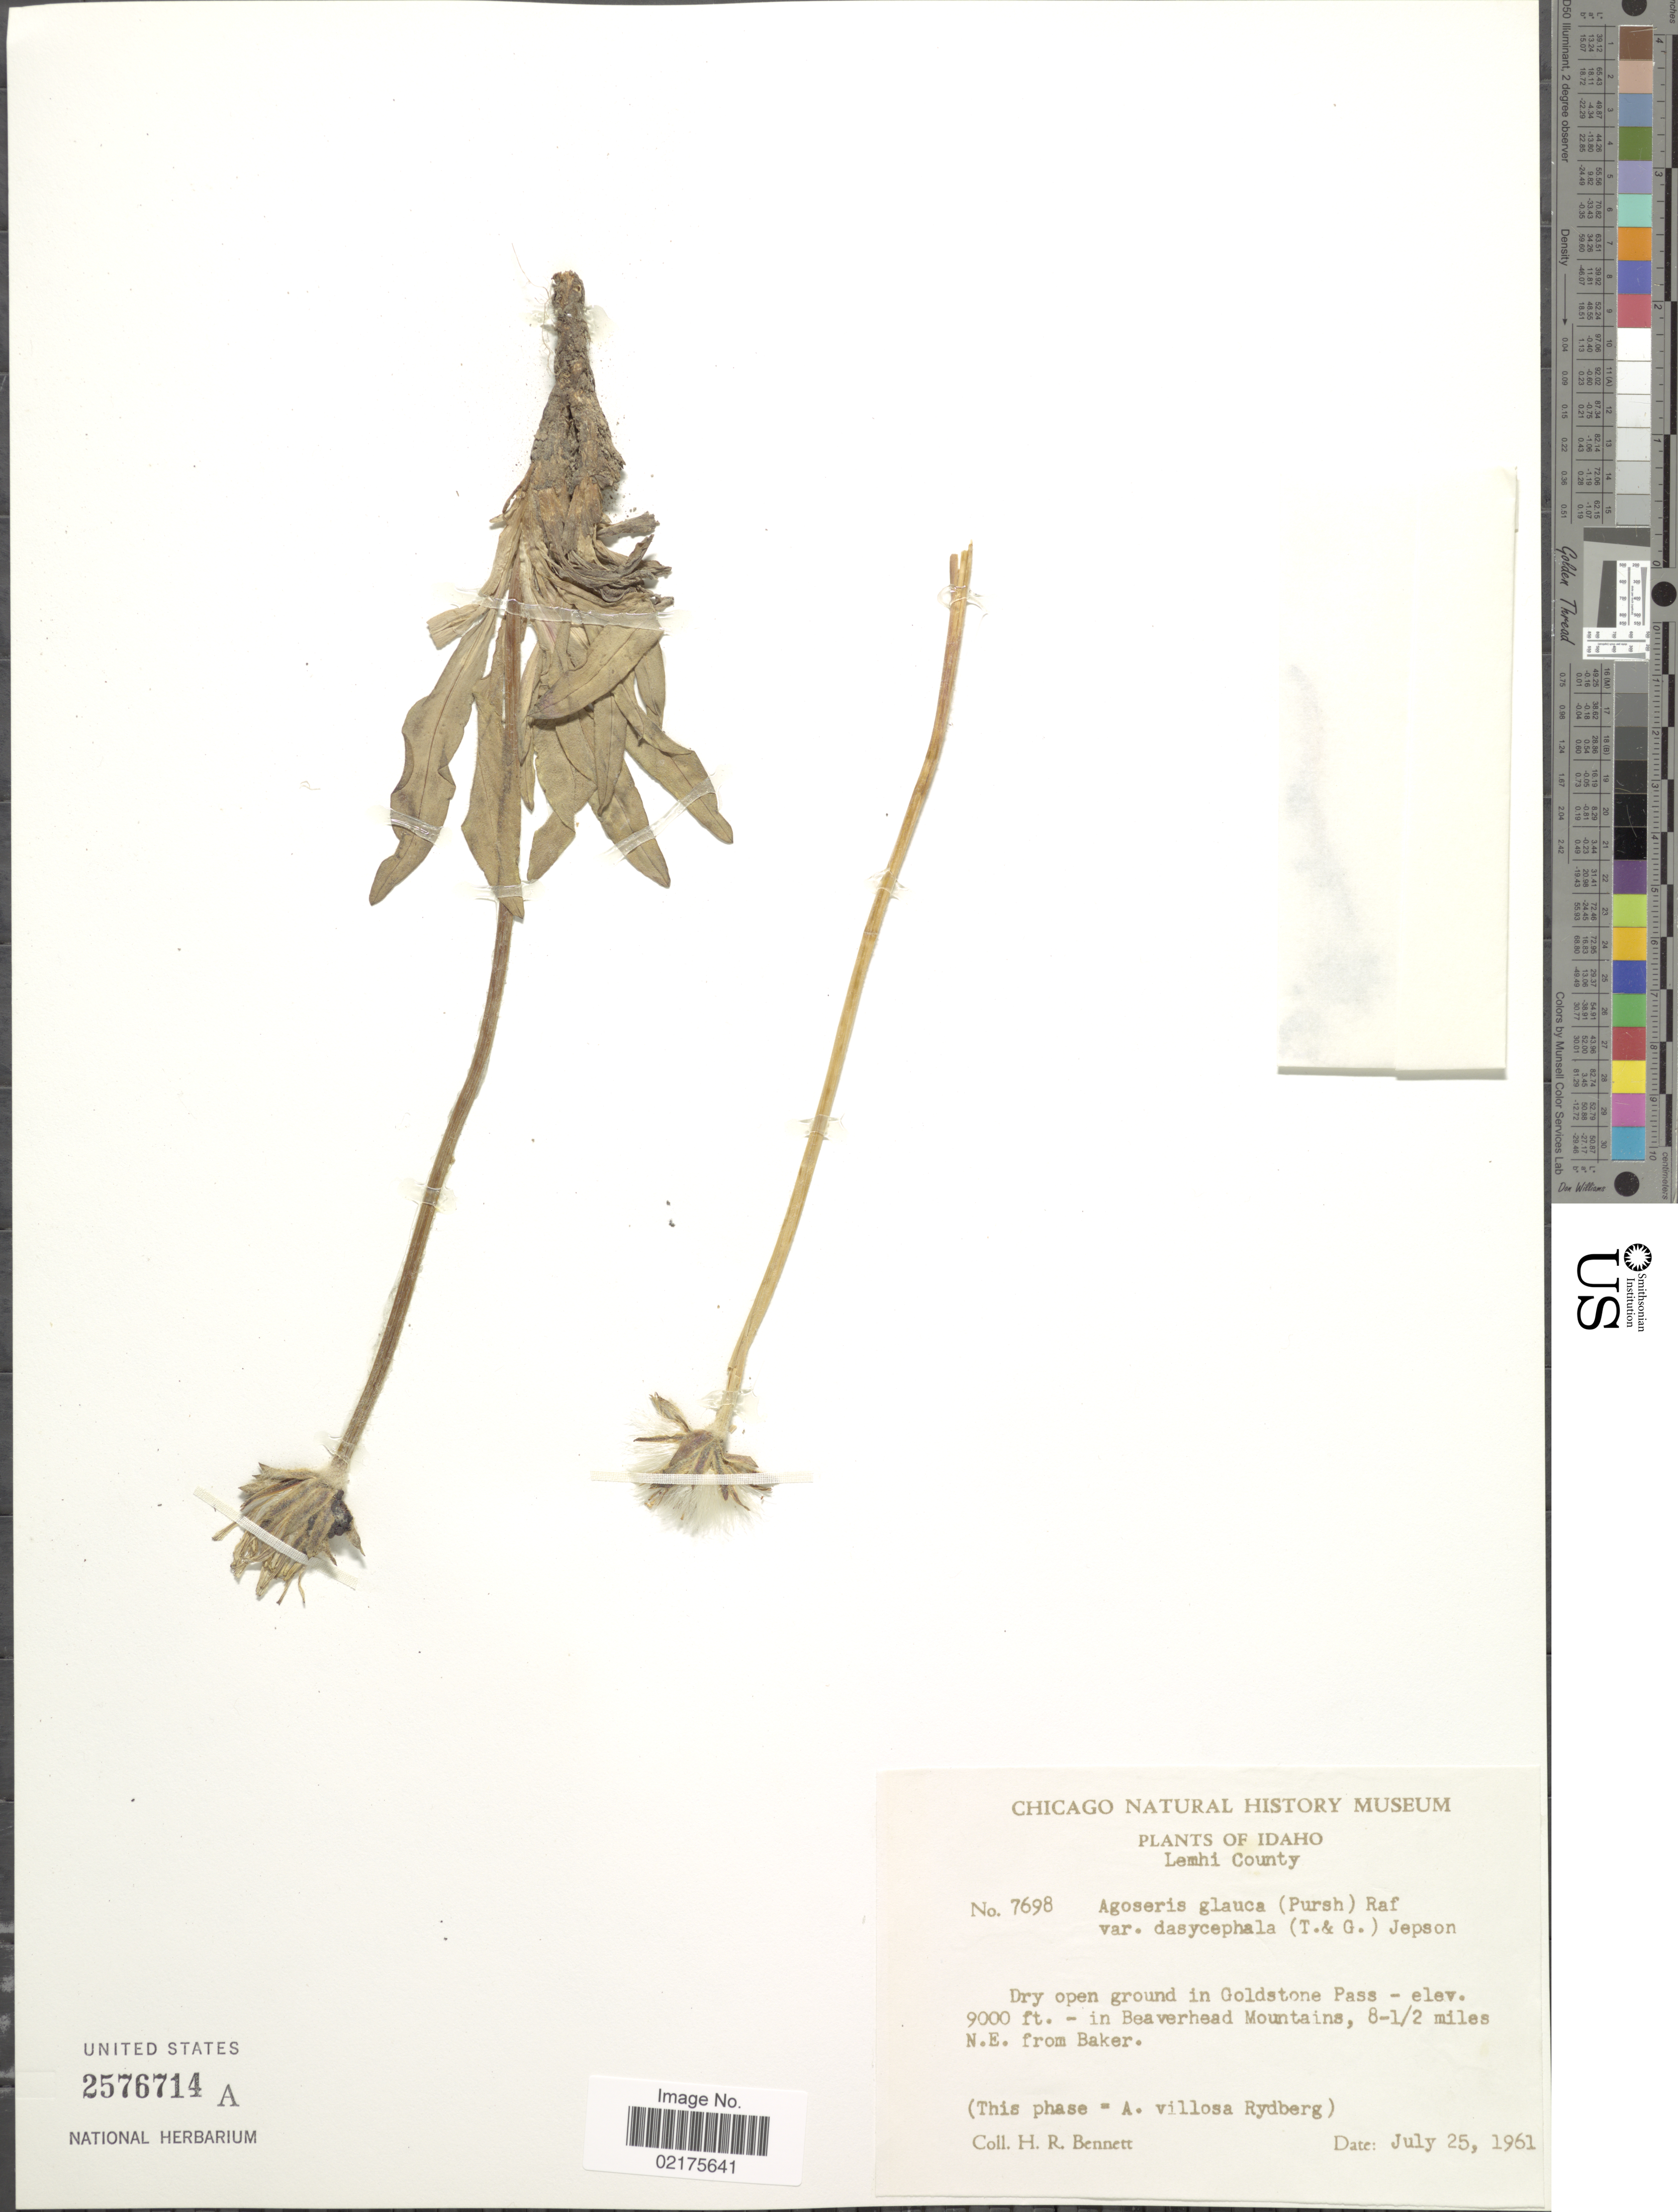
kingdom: Plantae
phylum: Tracheophyta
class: Magnoliopsida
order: Asterales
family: Asteraceae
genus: Agoseris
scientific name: Agoseris glauca var. dasycephala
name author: (Torr. & A. Gray) Jeps.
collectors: H. R. Bennett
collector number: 7698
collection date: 1961-07-25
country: United States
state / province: Idaho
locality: Lemhi County, Dry open ground in Goldstone Pass, in Beaverhead Mountains, 8-½ miles N.E. from Baker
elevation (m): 2743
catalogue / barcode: US 2576714A